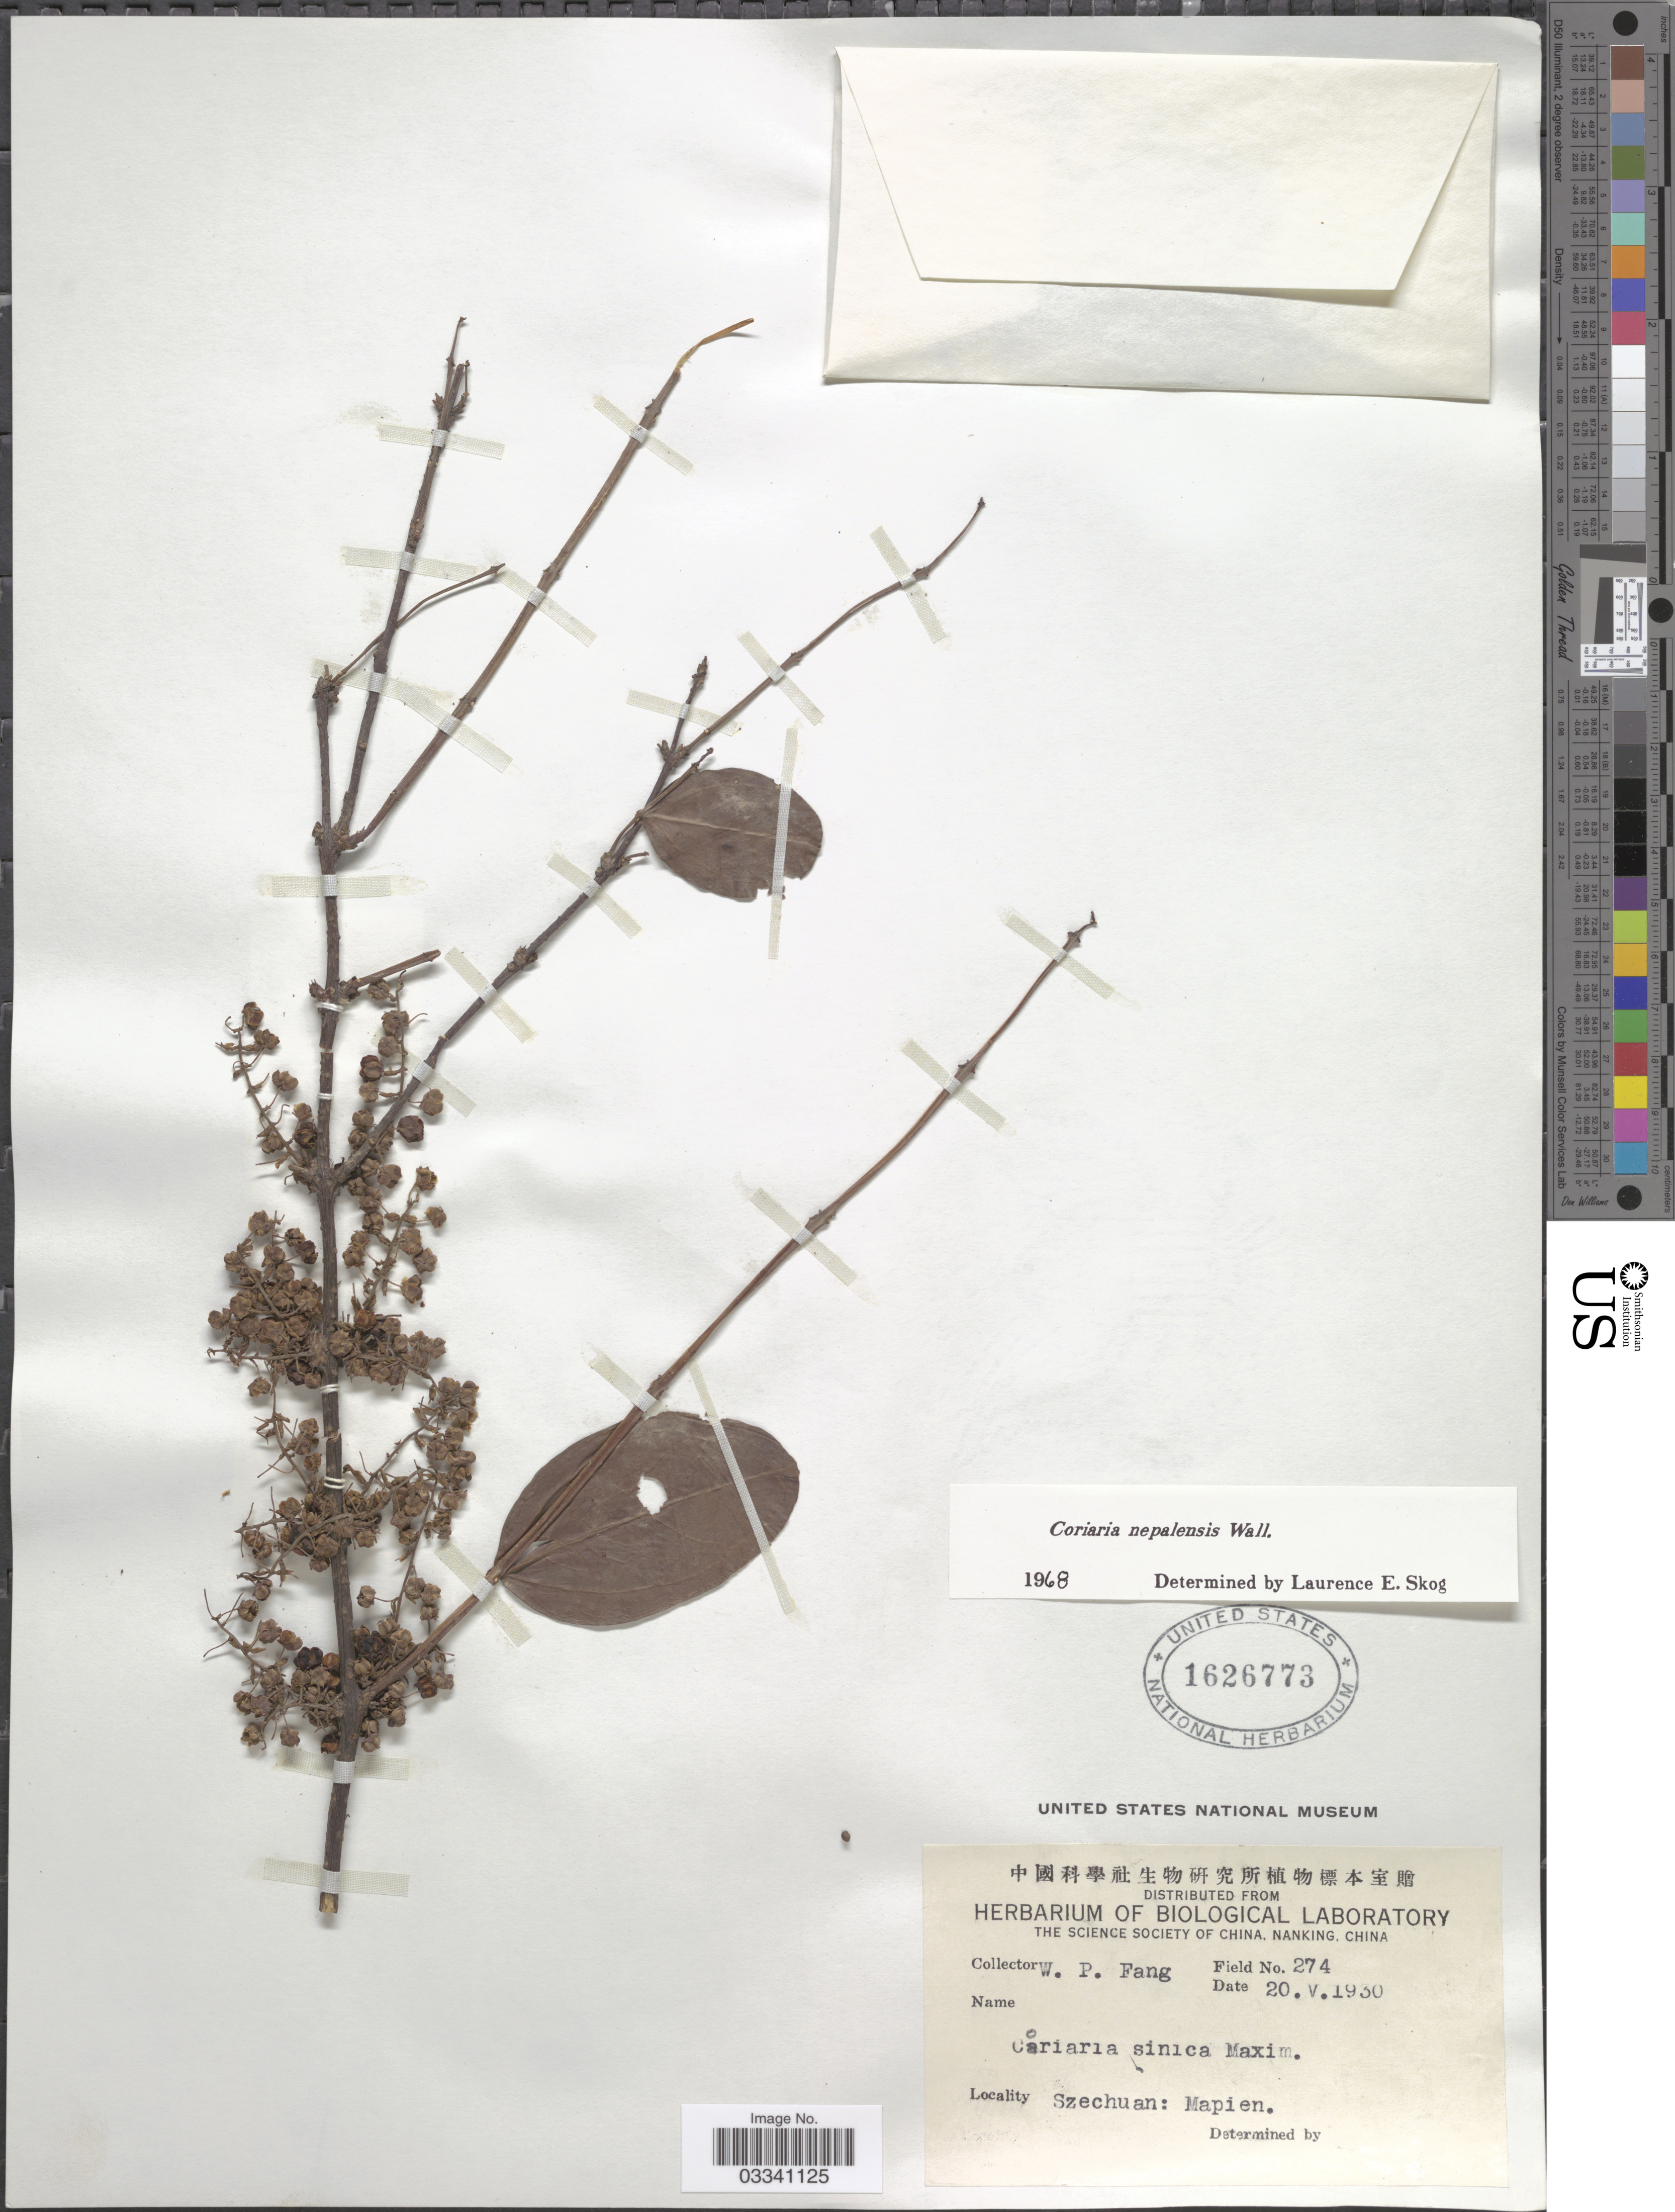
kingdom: Plantae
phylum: Tracheophyta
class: Magnoliopsida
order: Cucurbitales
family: Coriariaceae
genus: Coriaria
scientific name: Coriaria nepalensis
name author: Wall.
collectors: W. P. Fang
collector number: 274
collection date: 1930-05-20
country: China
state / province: Sichuan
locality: Szechuan: Mapien.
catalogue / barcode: US 1626773